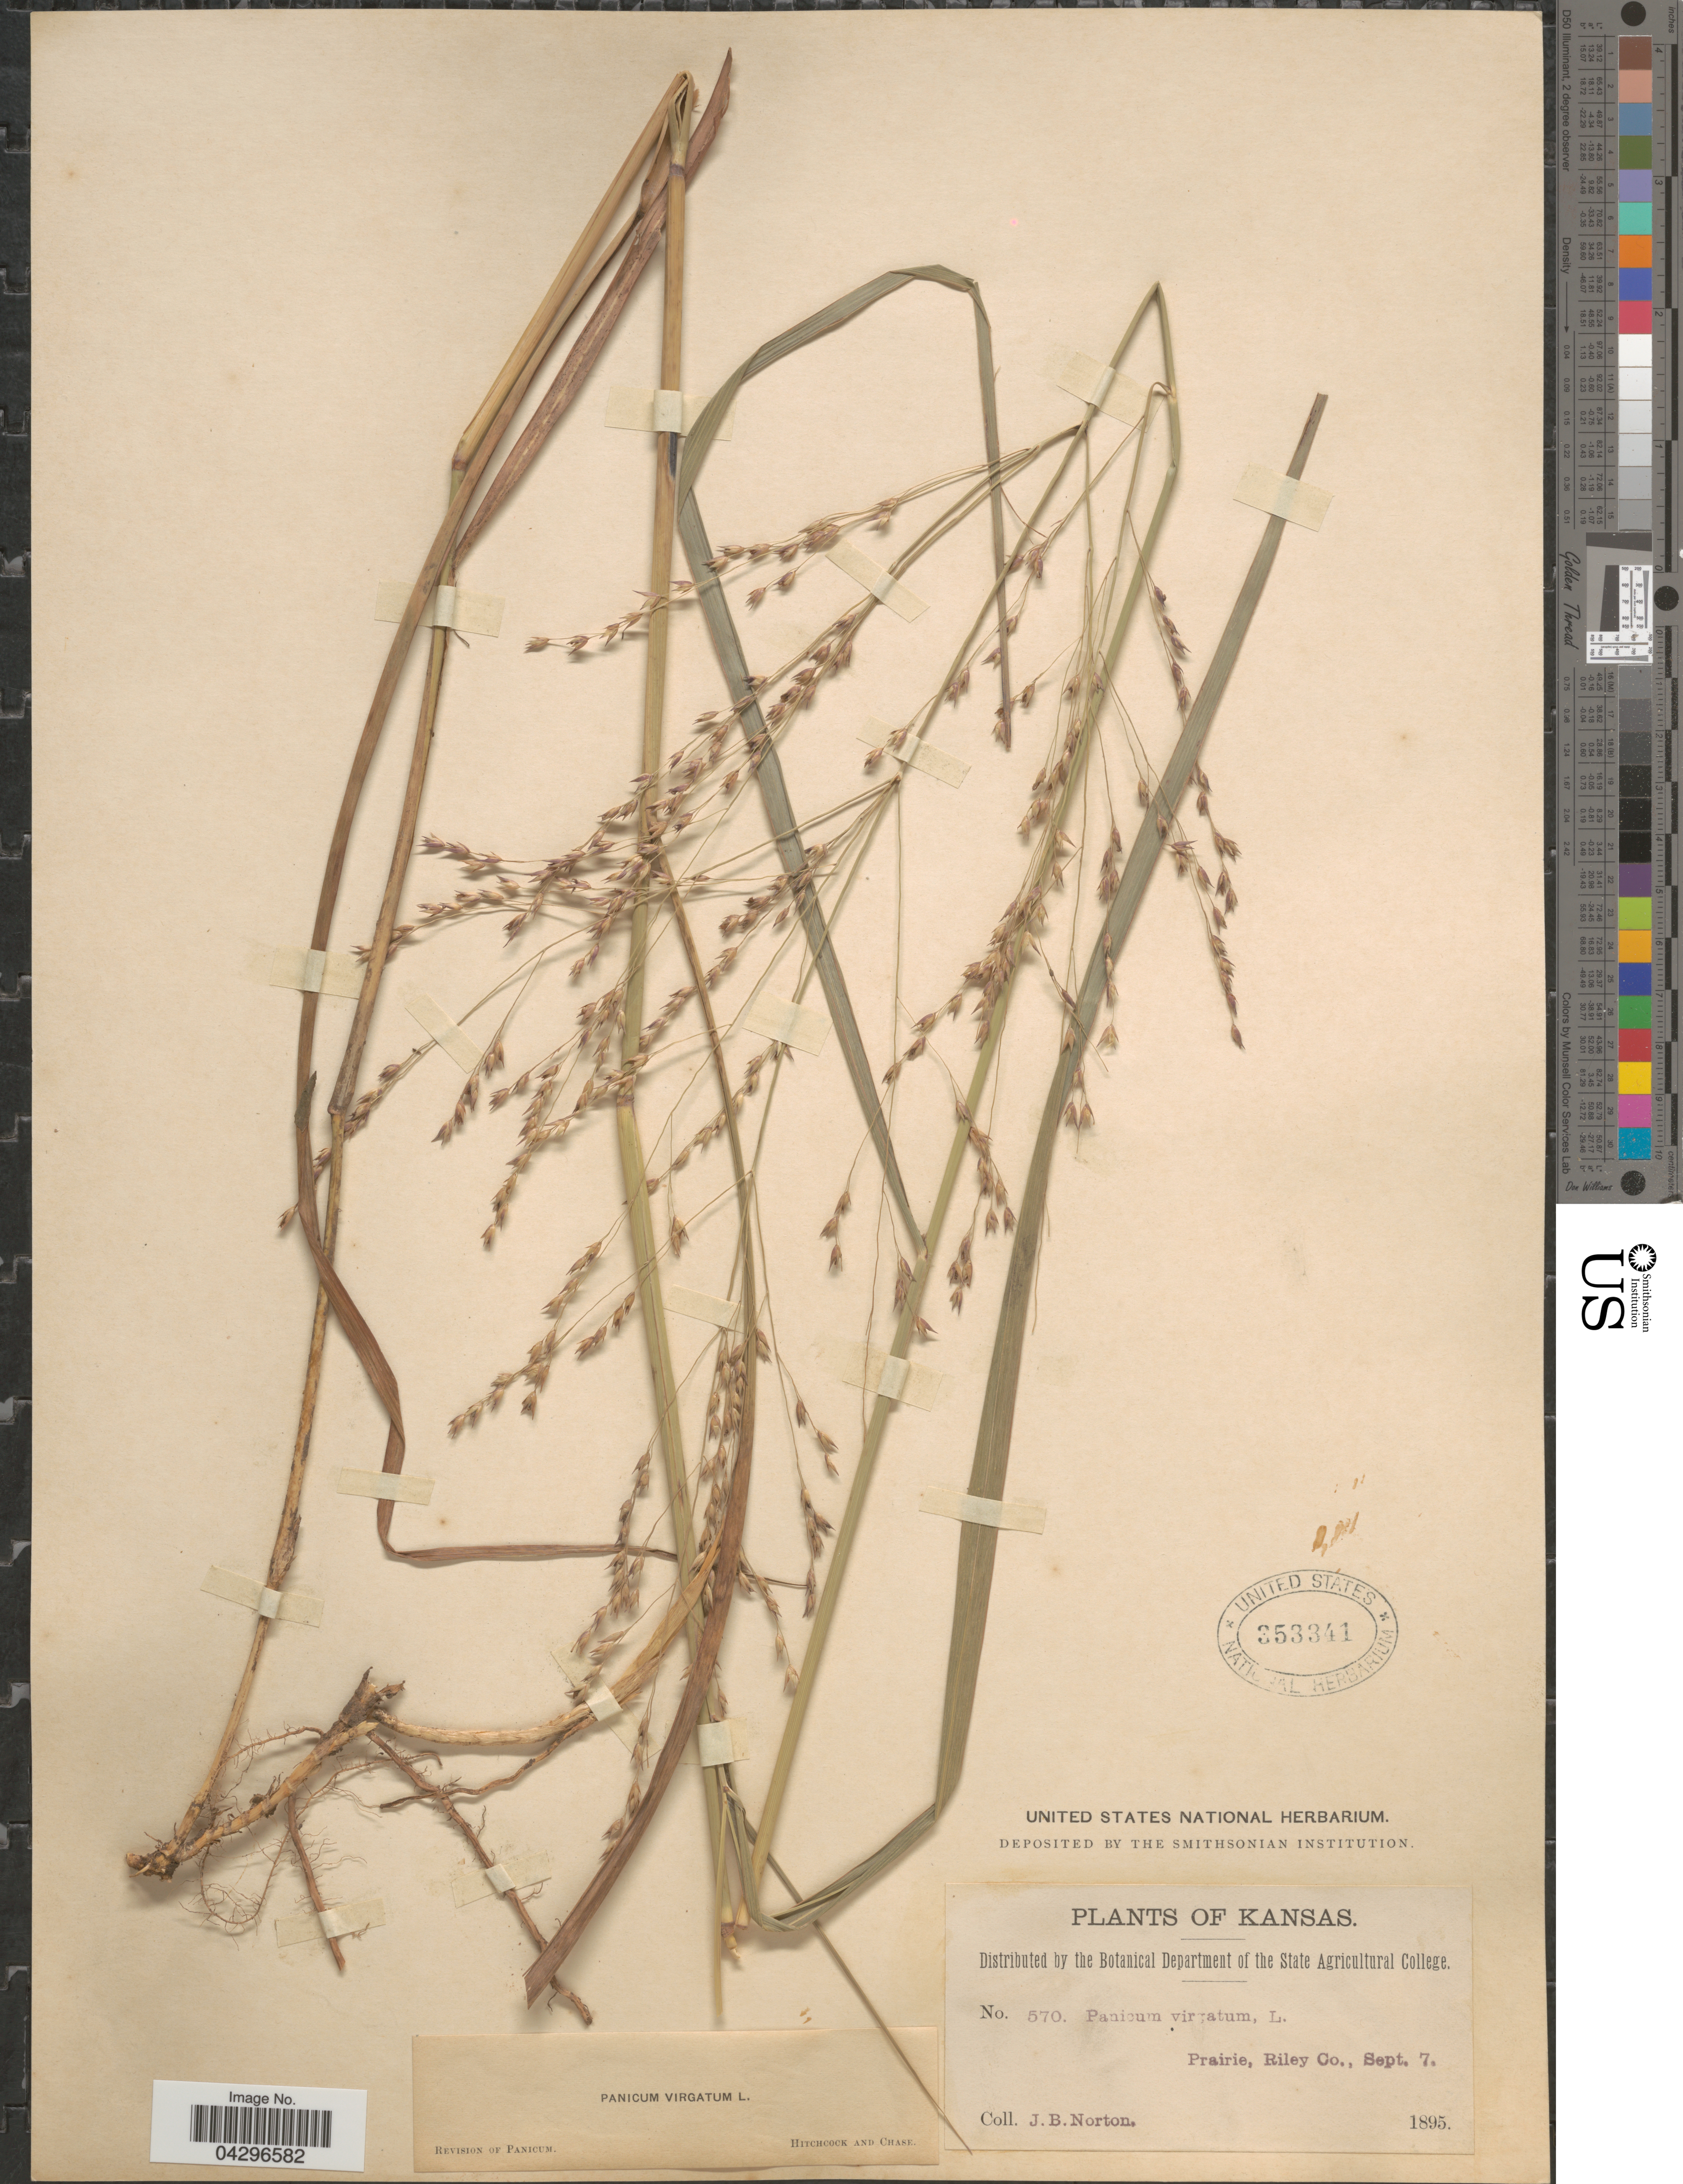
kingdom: Plantae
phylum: Tracheophyta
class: Liliopsida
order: Poales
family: Poaceae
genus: Panicum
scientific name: Panicum virgatum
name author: L.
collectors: J. B. Norton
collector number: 570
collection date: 1895-09-07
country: United States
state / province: Kansas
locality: Prairie, Riley Co.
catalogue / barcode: US 353341